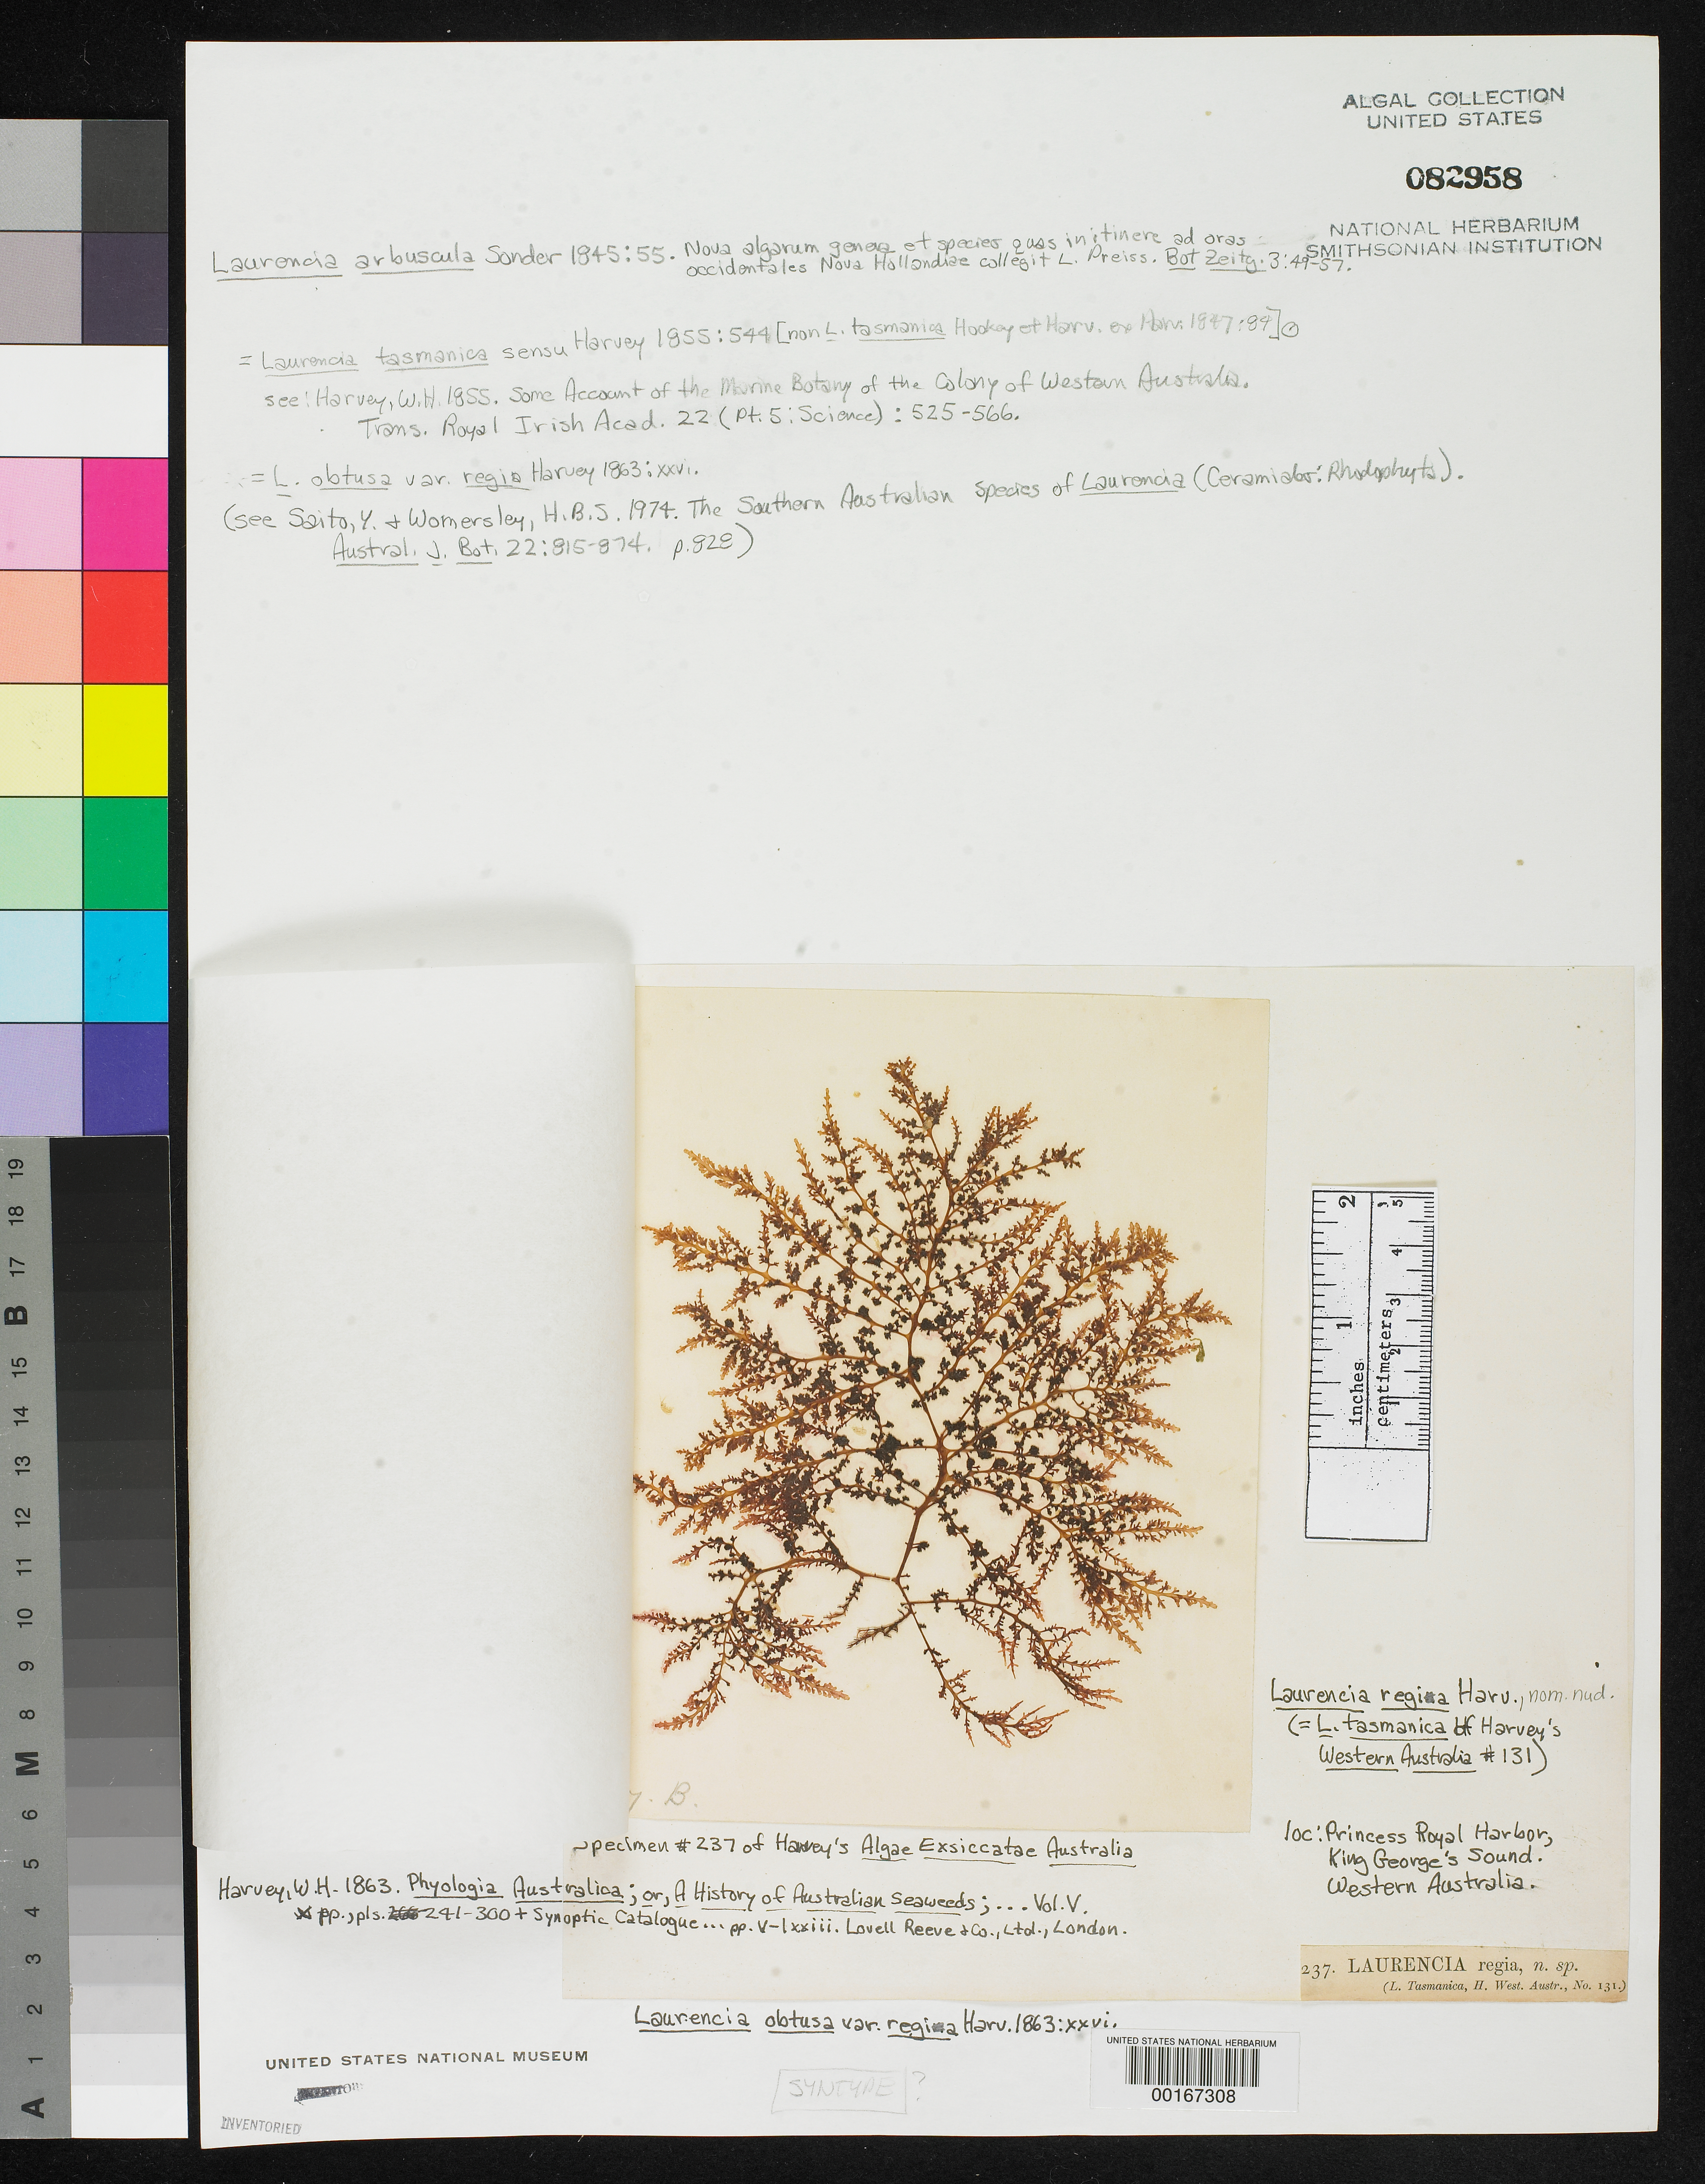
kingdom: Plantae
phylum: Rhodophyta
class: Florideophyceae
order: Ceramiales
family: Rhodomelaceae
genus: Laurencia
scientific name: Laurencia obtusa var. regia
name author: Harv.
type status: Syntype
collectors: W. Harvey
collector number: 237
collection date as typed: Apr 1854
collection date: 1854-04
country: Australia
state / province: Western Australia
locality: Princess Royal Harbour, King George's Sound.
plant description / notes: Harvey, Algae Australiae Exsiccatae, as Laurencia regia, n. sp.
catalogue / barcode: US 82958